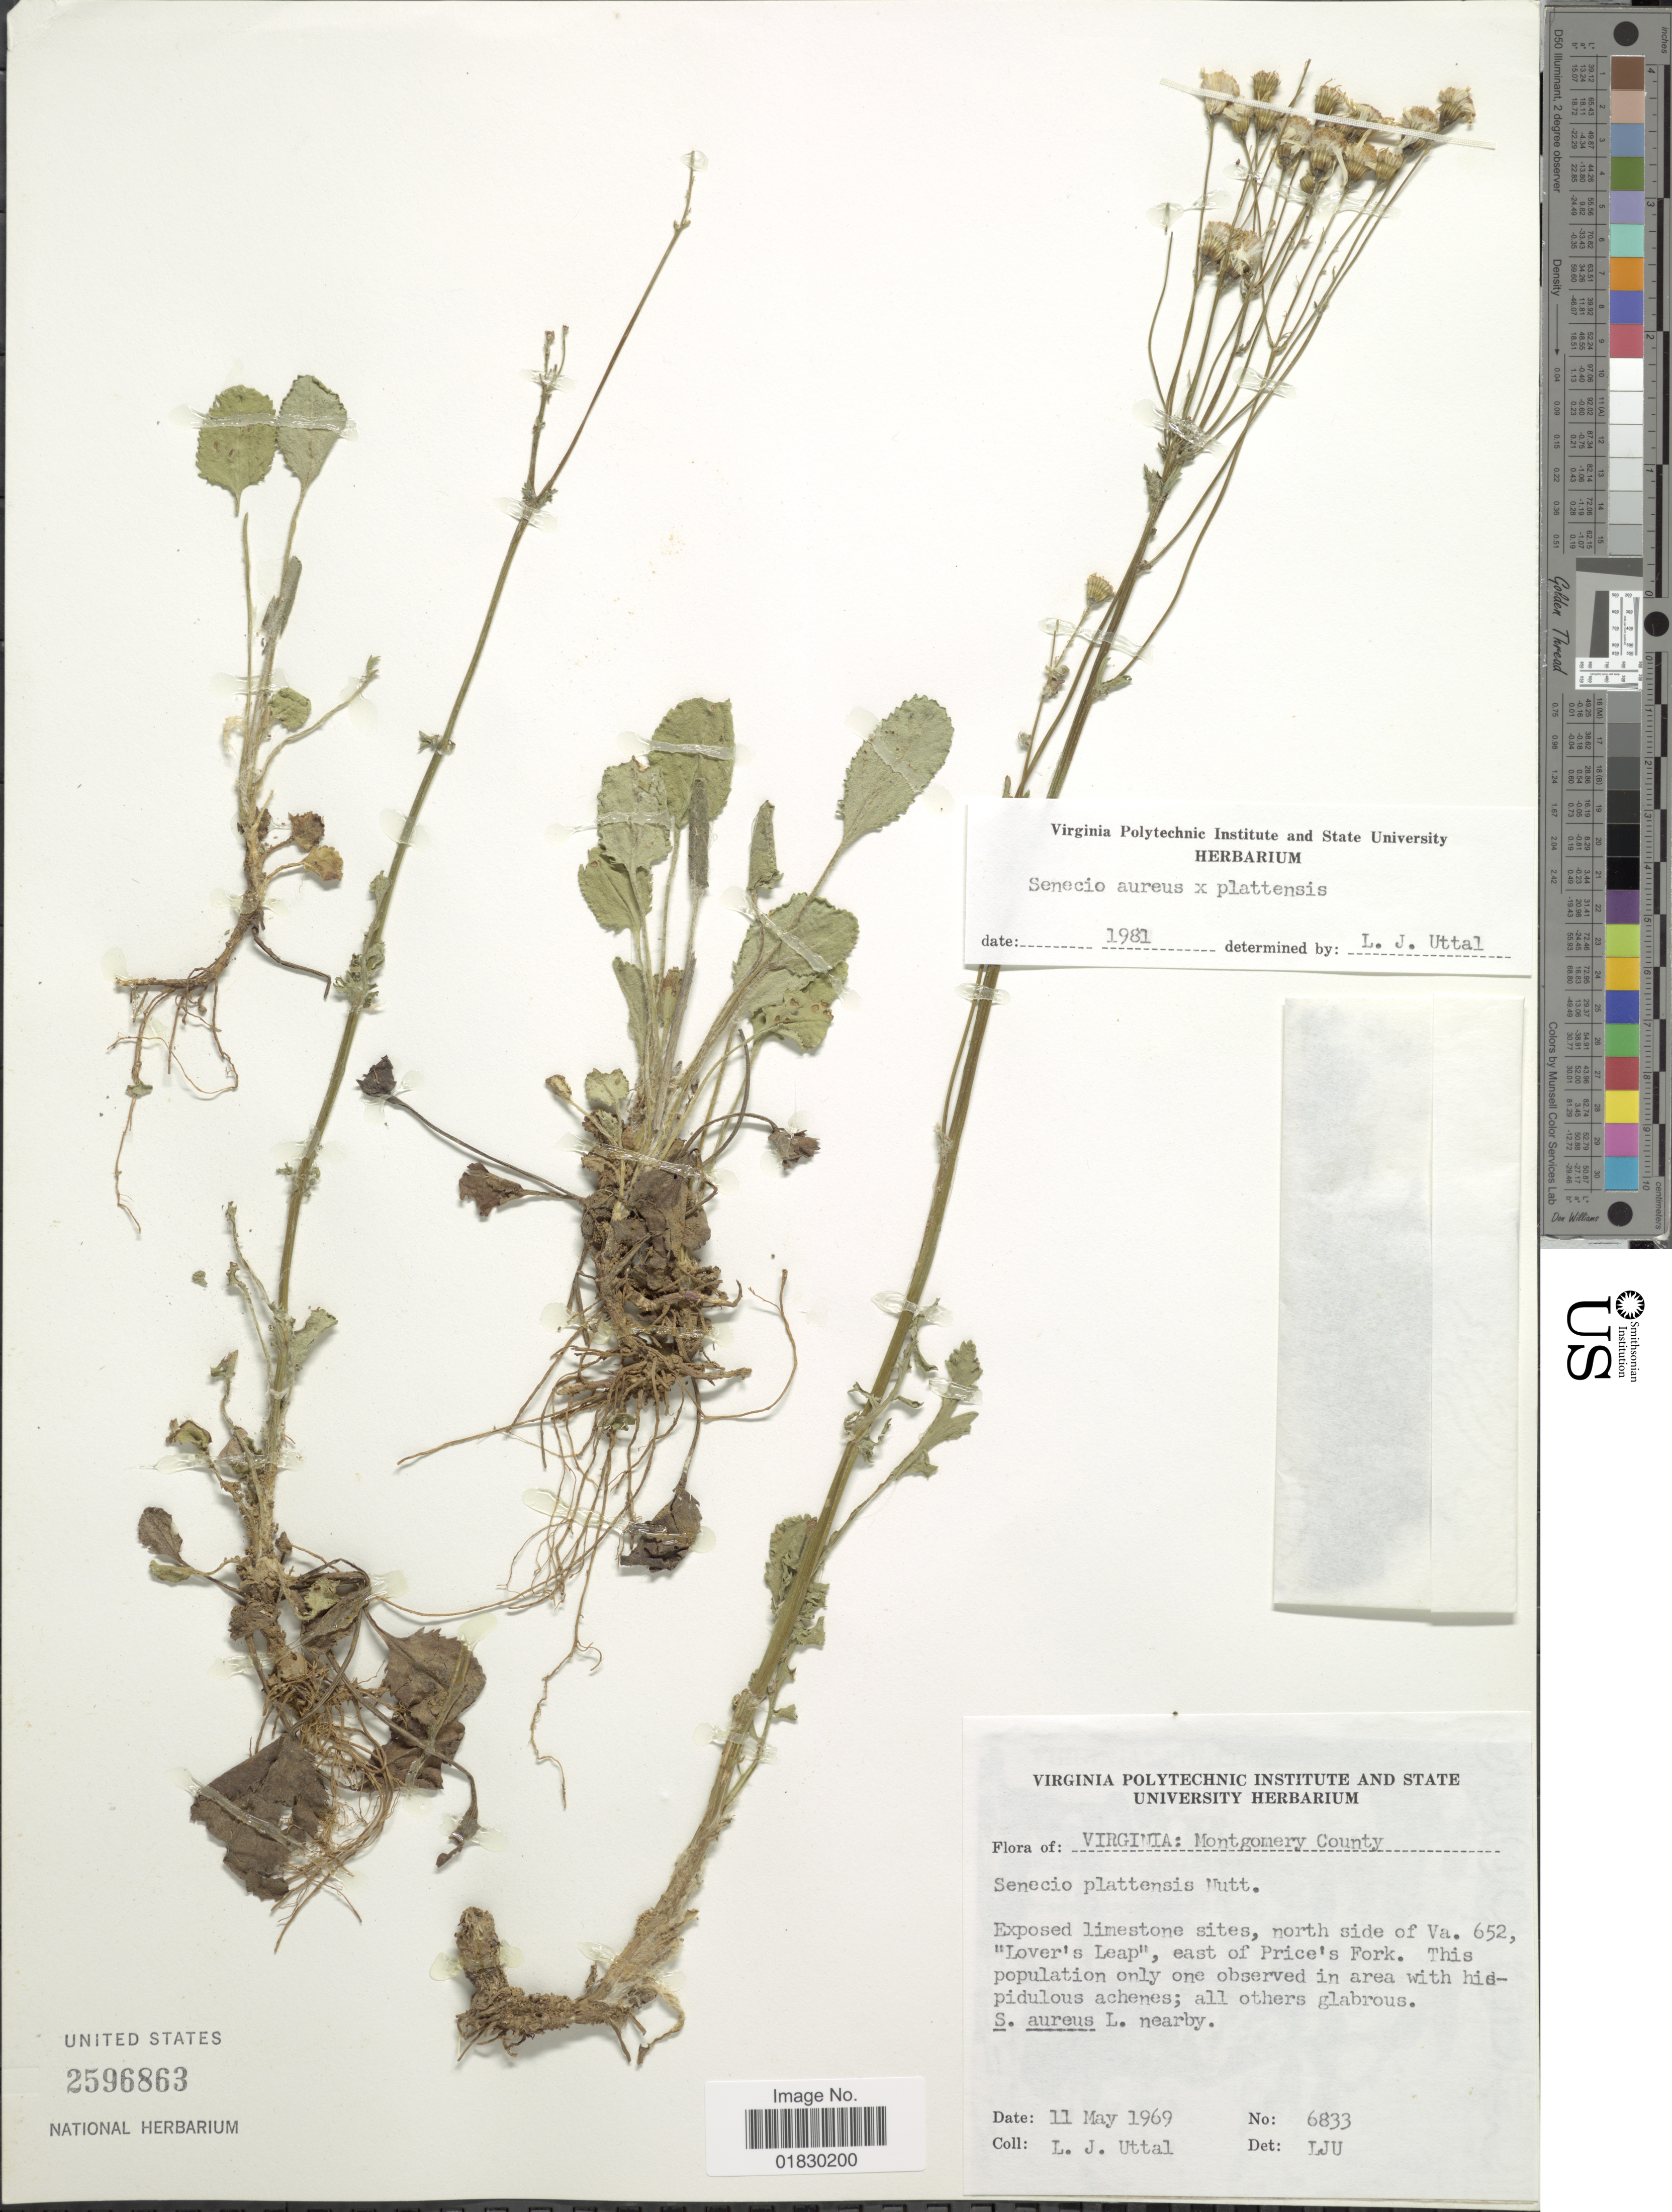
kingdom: Plantae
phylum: Tracheophyta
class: Magnoliopsida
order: Asterales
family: Asteraceae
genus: Packera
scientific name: Packera aurea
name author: (L.) Á. Löve & D. Löve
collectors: L. Uttal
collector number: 6833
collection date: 1969-05-11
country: United States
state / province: Virginia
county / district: Montgomery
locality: Virginia: Montgomery County, North side of Va. 652 "Lovers Leap" east of Price' s Fork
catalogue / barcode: US 2596863